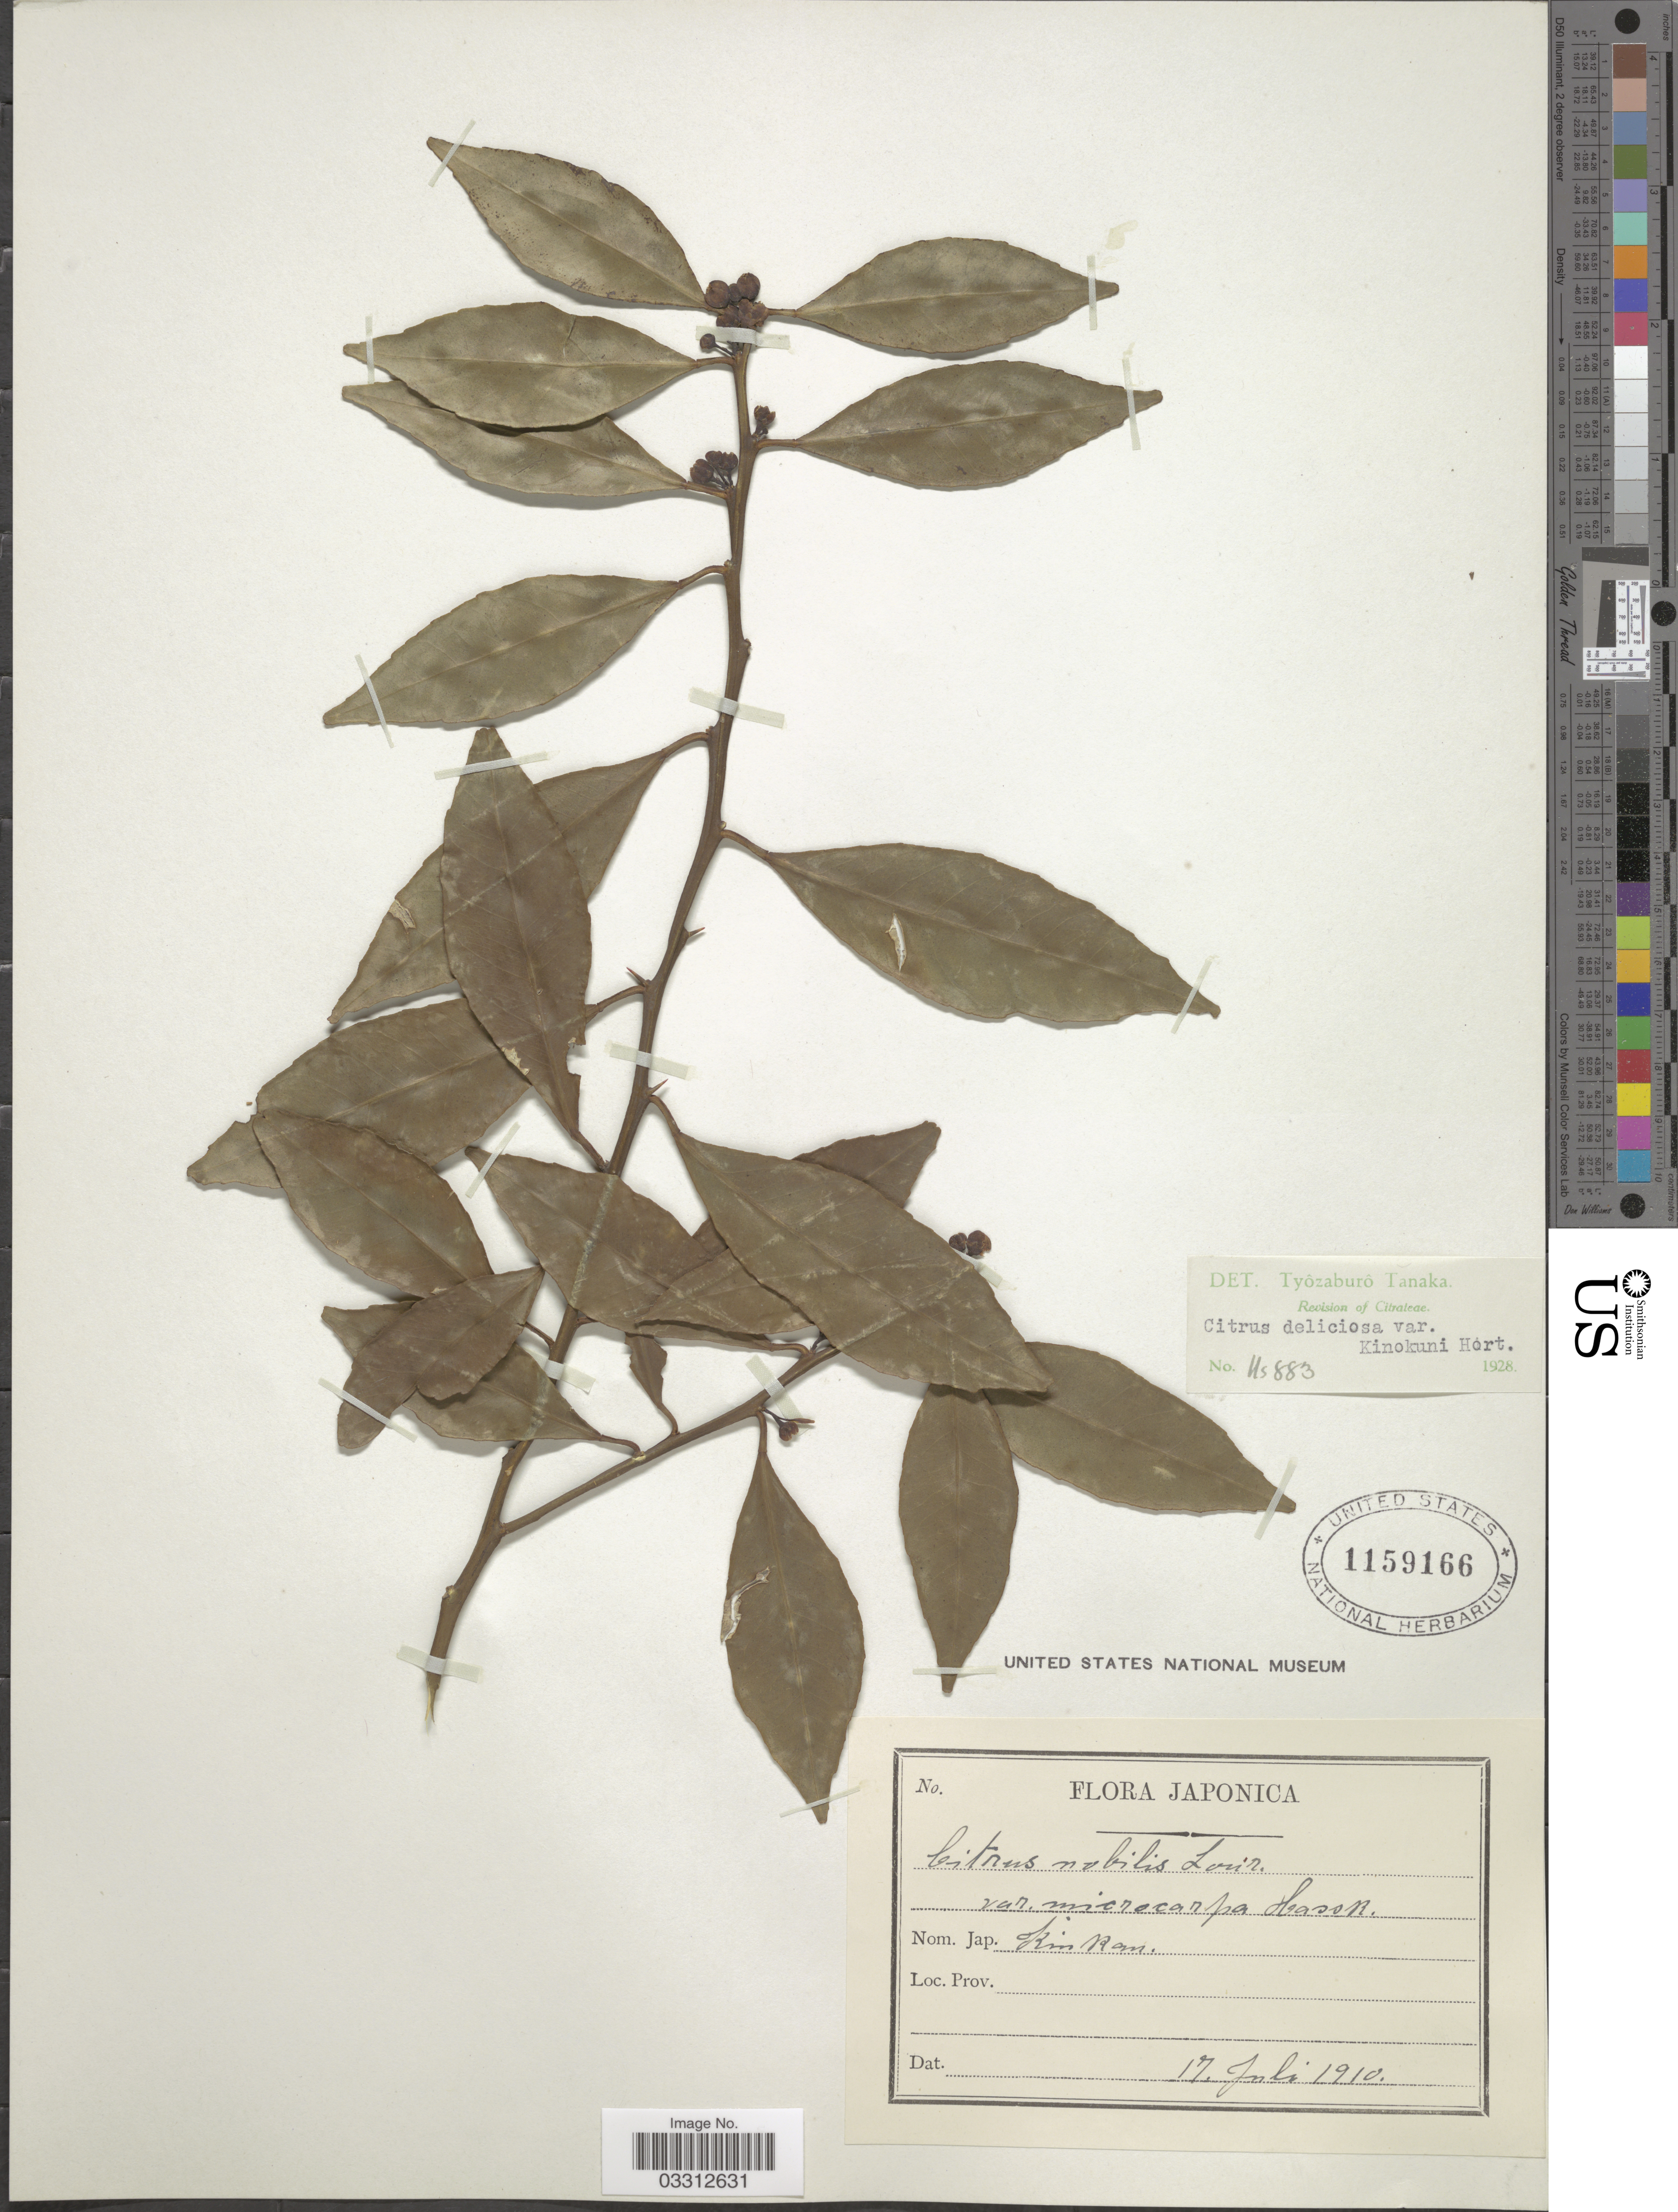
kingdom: Plantae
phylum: Tracheophyta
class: Magnoliopsida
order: Sapindales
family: Rutaceae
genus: Citrus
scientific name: Citrus deliciosa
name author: Ten.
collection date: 1910-07-17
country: Japan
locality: Kinkam.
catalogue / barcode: US 1159166